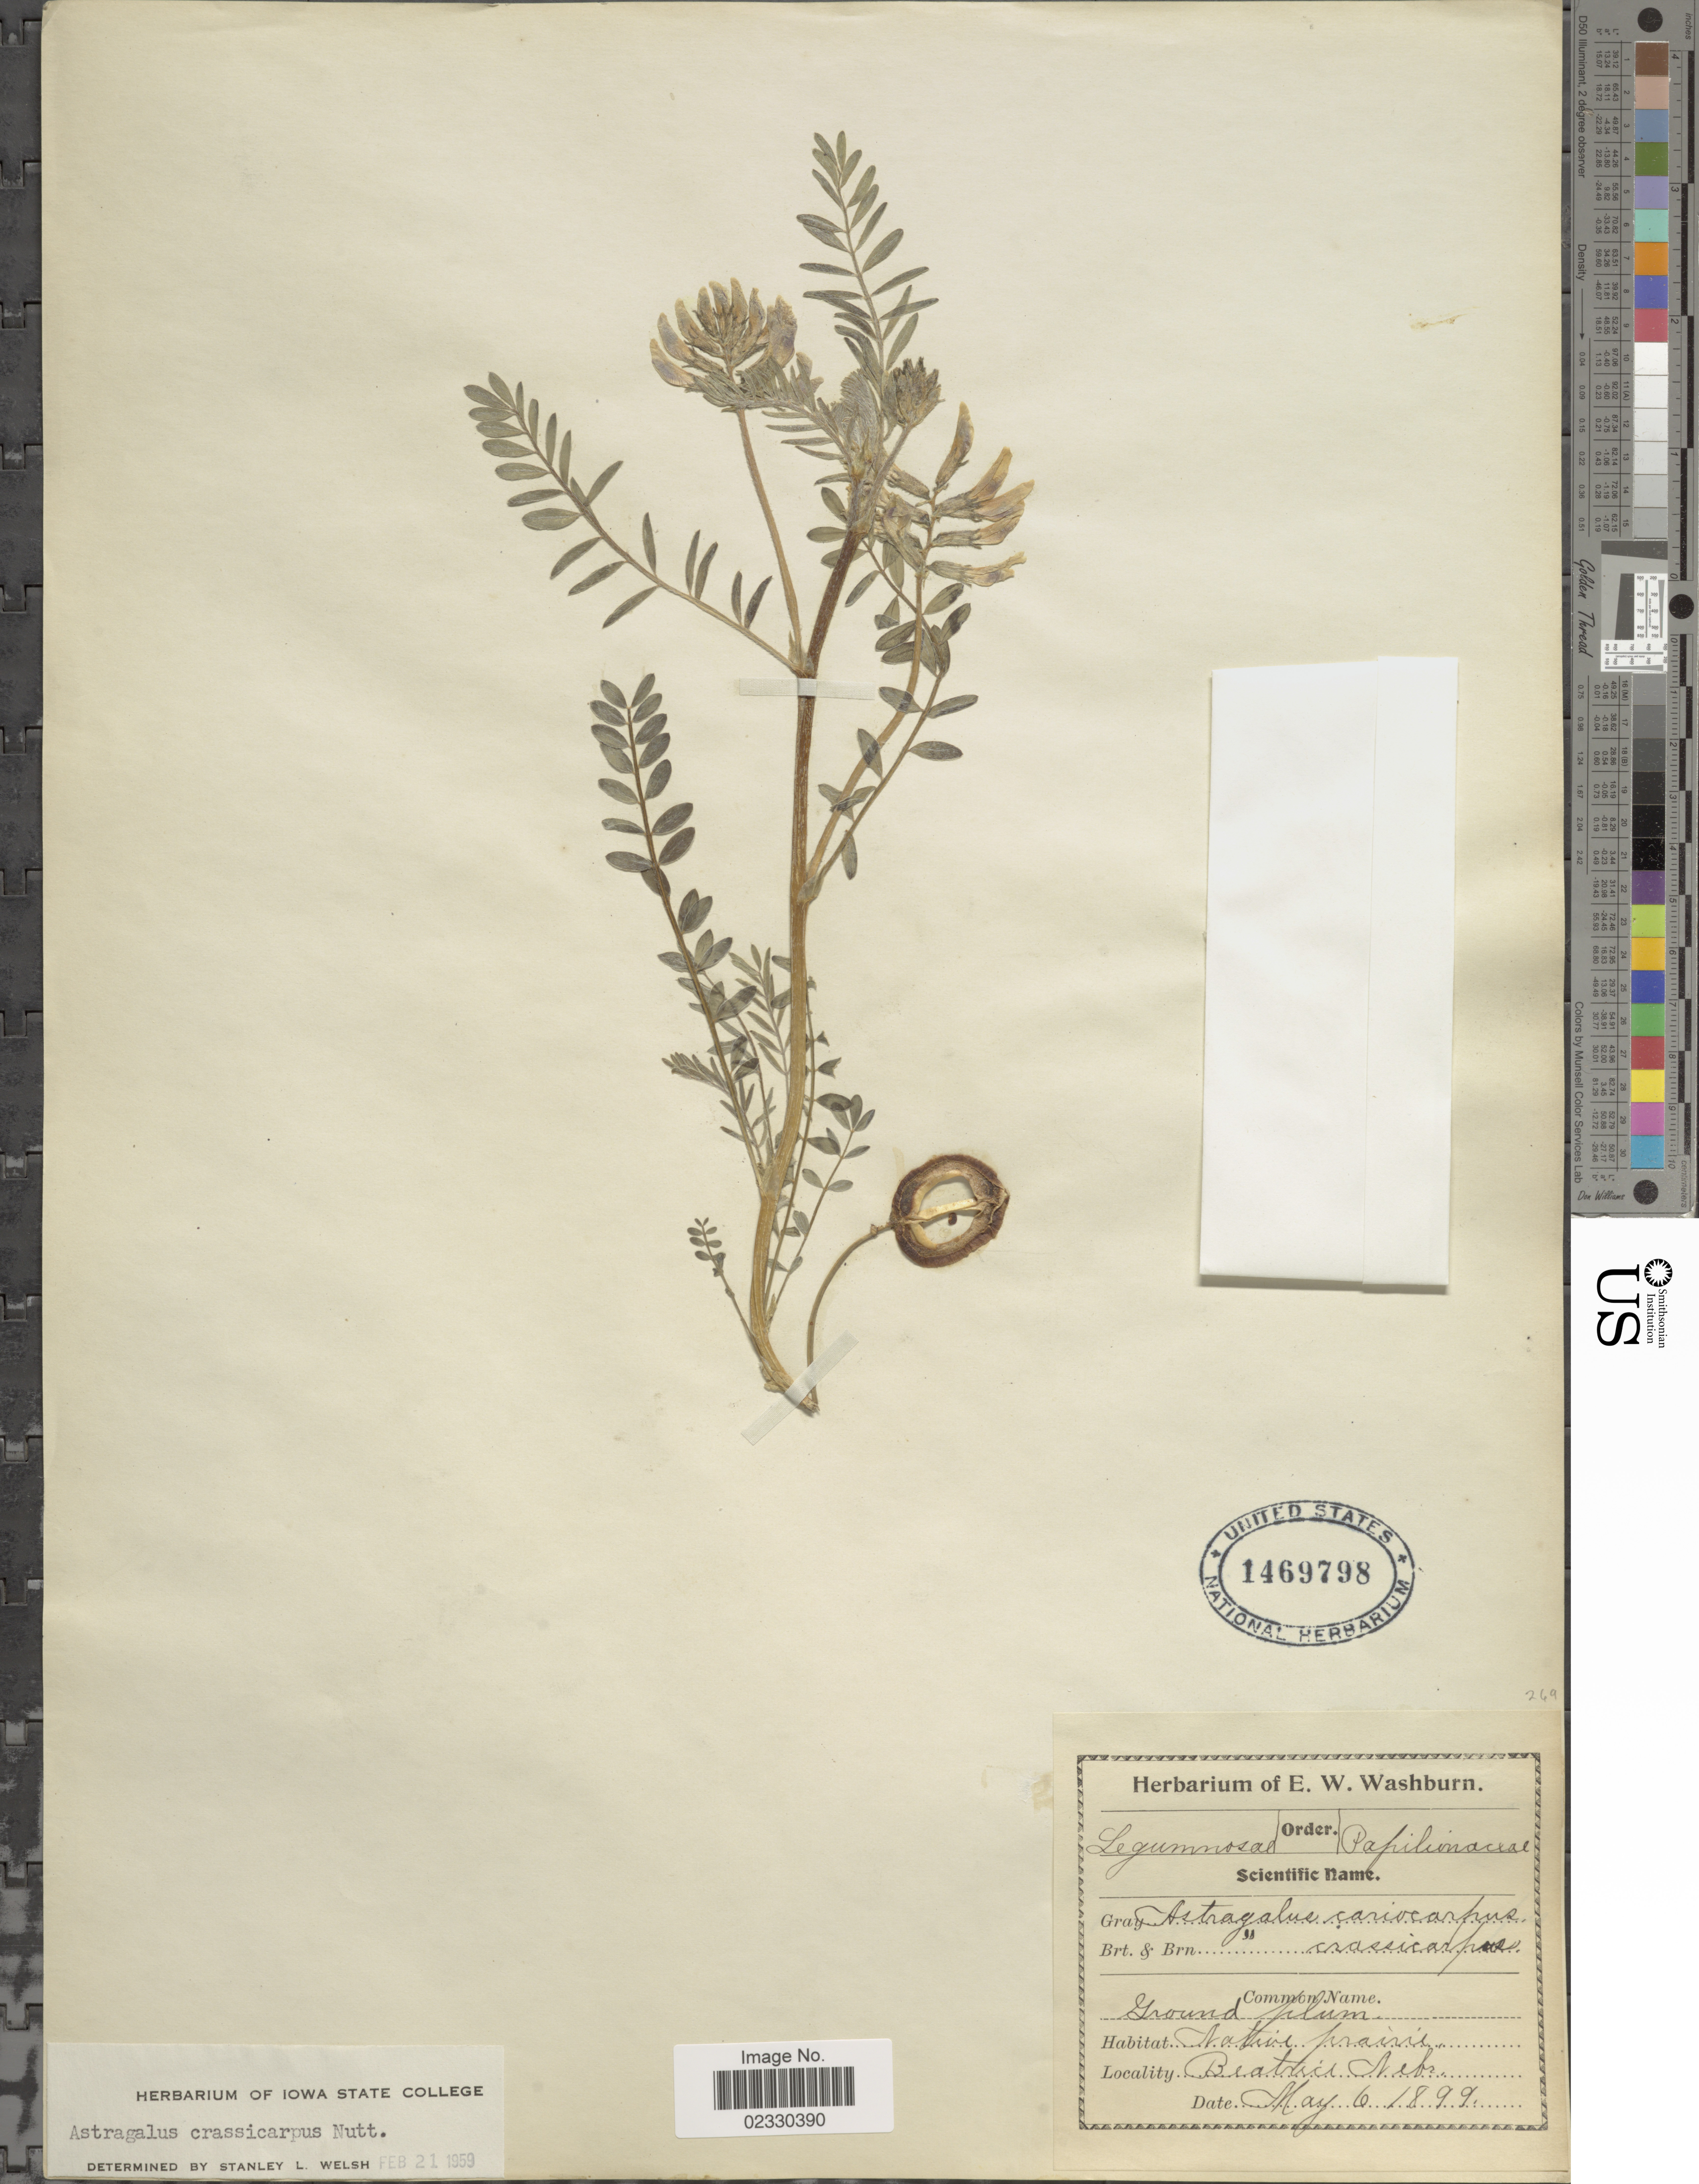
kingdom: Plantae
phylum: Tracheophyta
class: Magnoliopsida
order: Fabales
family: Fabaceae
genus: Astragalus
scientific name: Astragalus crassicarpus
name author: Nutt.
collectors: ex herb. E. W. Washburn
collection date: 1899-05-06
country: United States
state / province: Nebraska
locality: Native prairie, Beatrice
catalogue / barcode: US 1469798